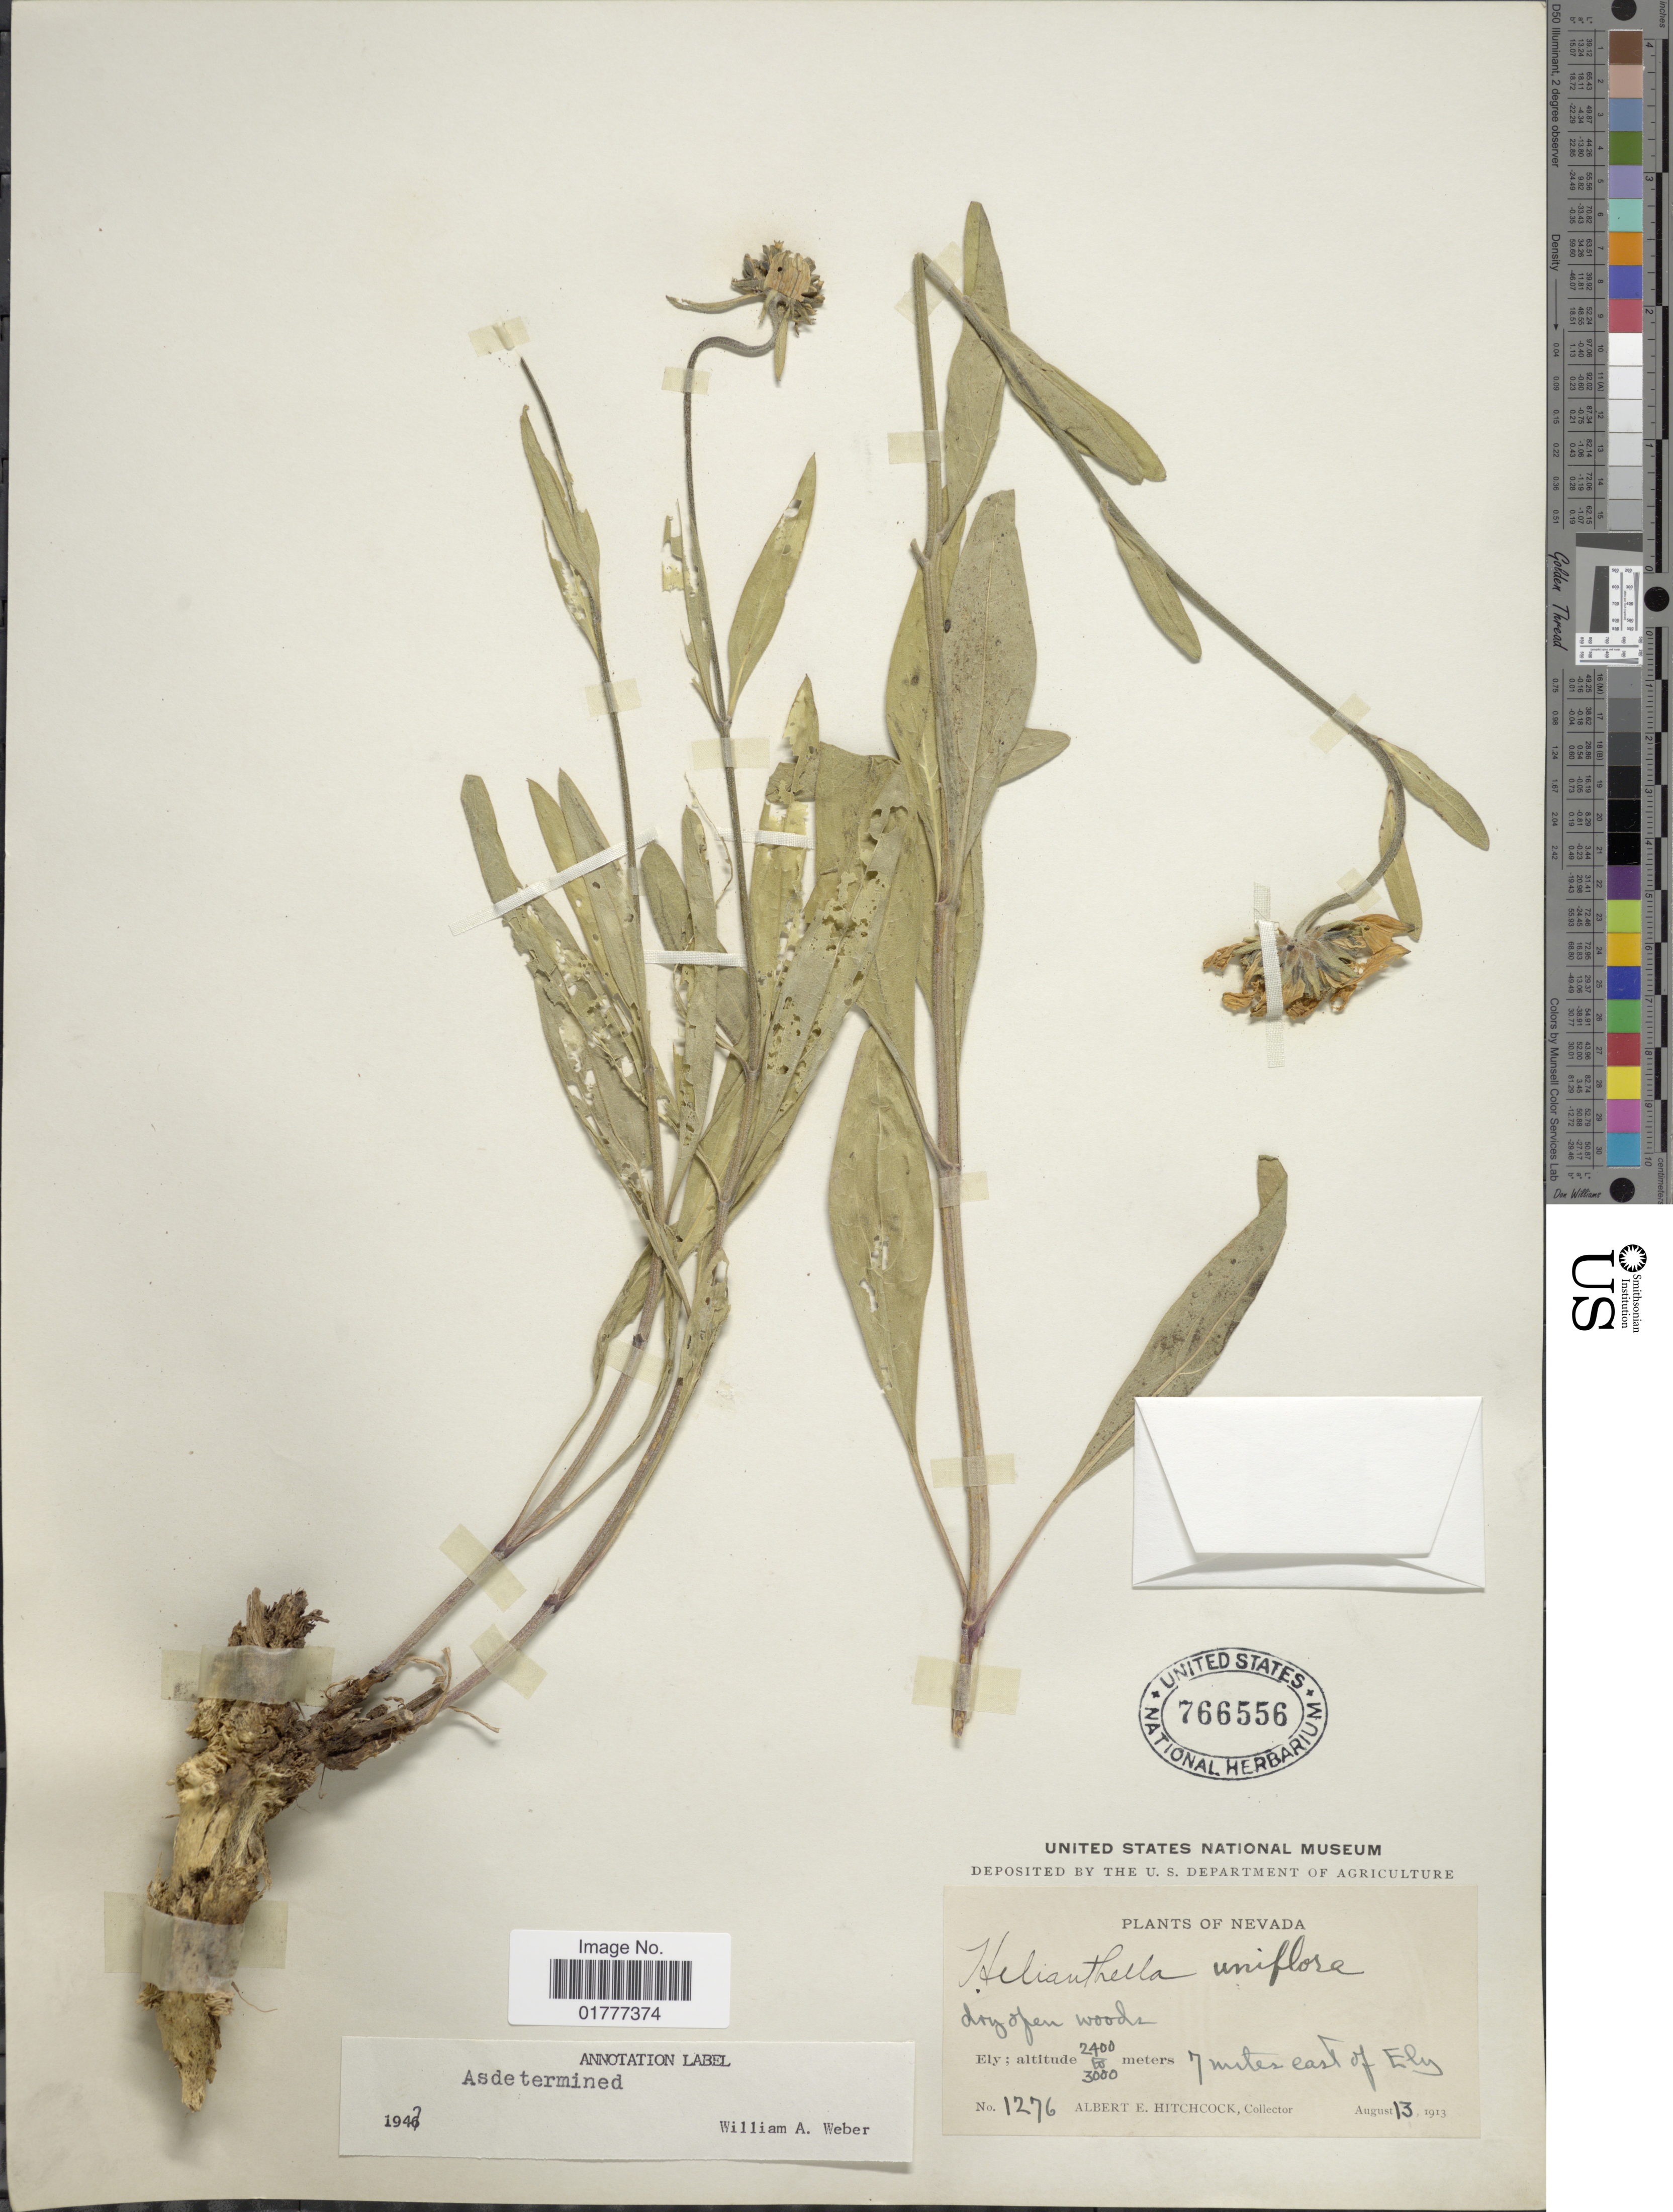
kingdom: Plantae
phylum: Tracheophyta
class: Magnoliopsida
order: Asterales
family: Asteraceae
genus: Helianthella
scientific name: Helianthella uniflora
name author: Torr. & A. Gray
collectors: A. Hitchcock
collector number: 1276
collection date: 1913-08-13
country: United States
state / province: Nevada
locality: Dry open woods, Ely, 7 miles east of Ely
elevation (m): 2400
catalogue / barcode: US 766556